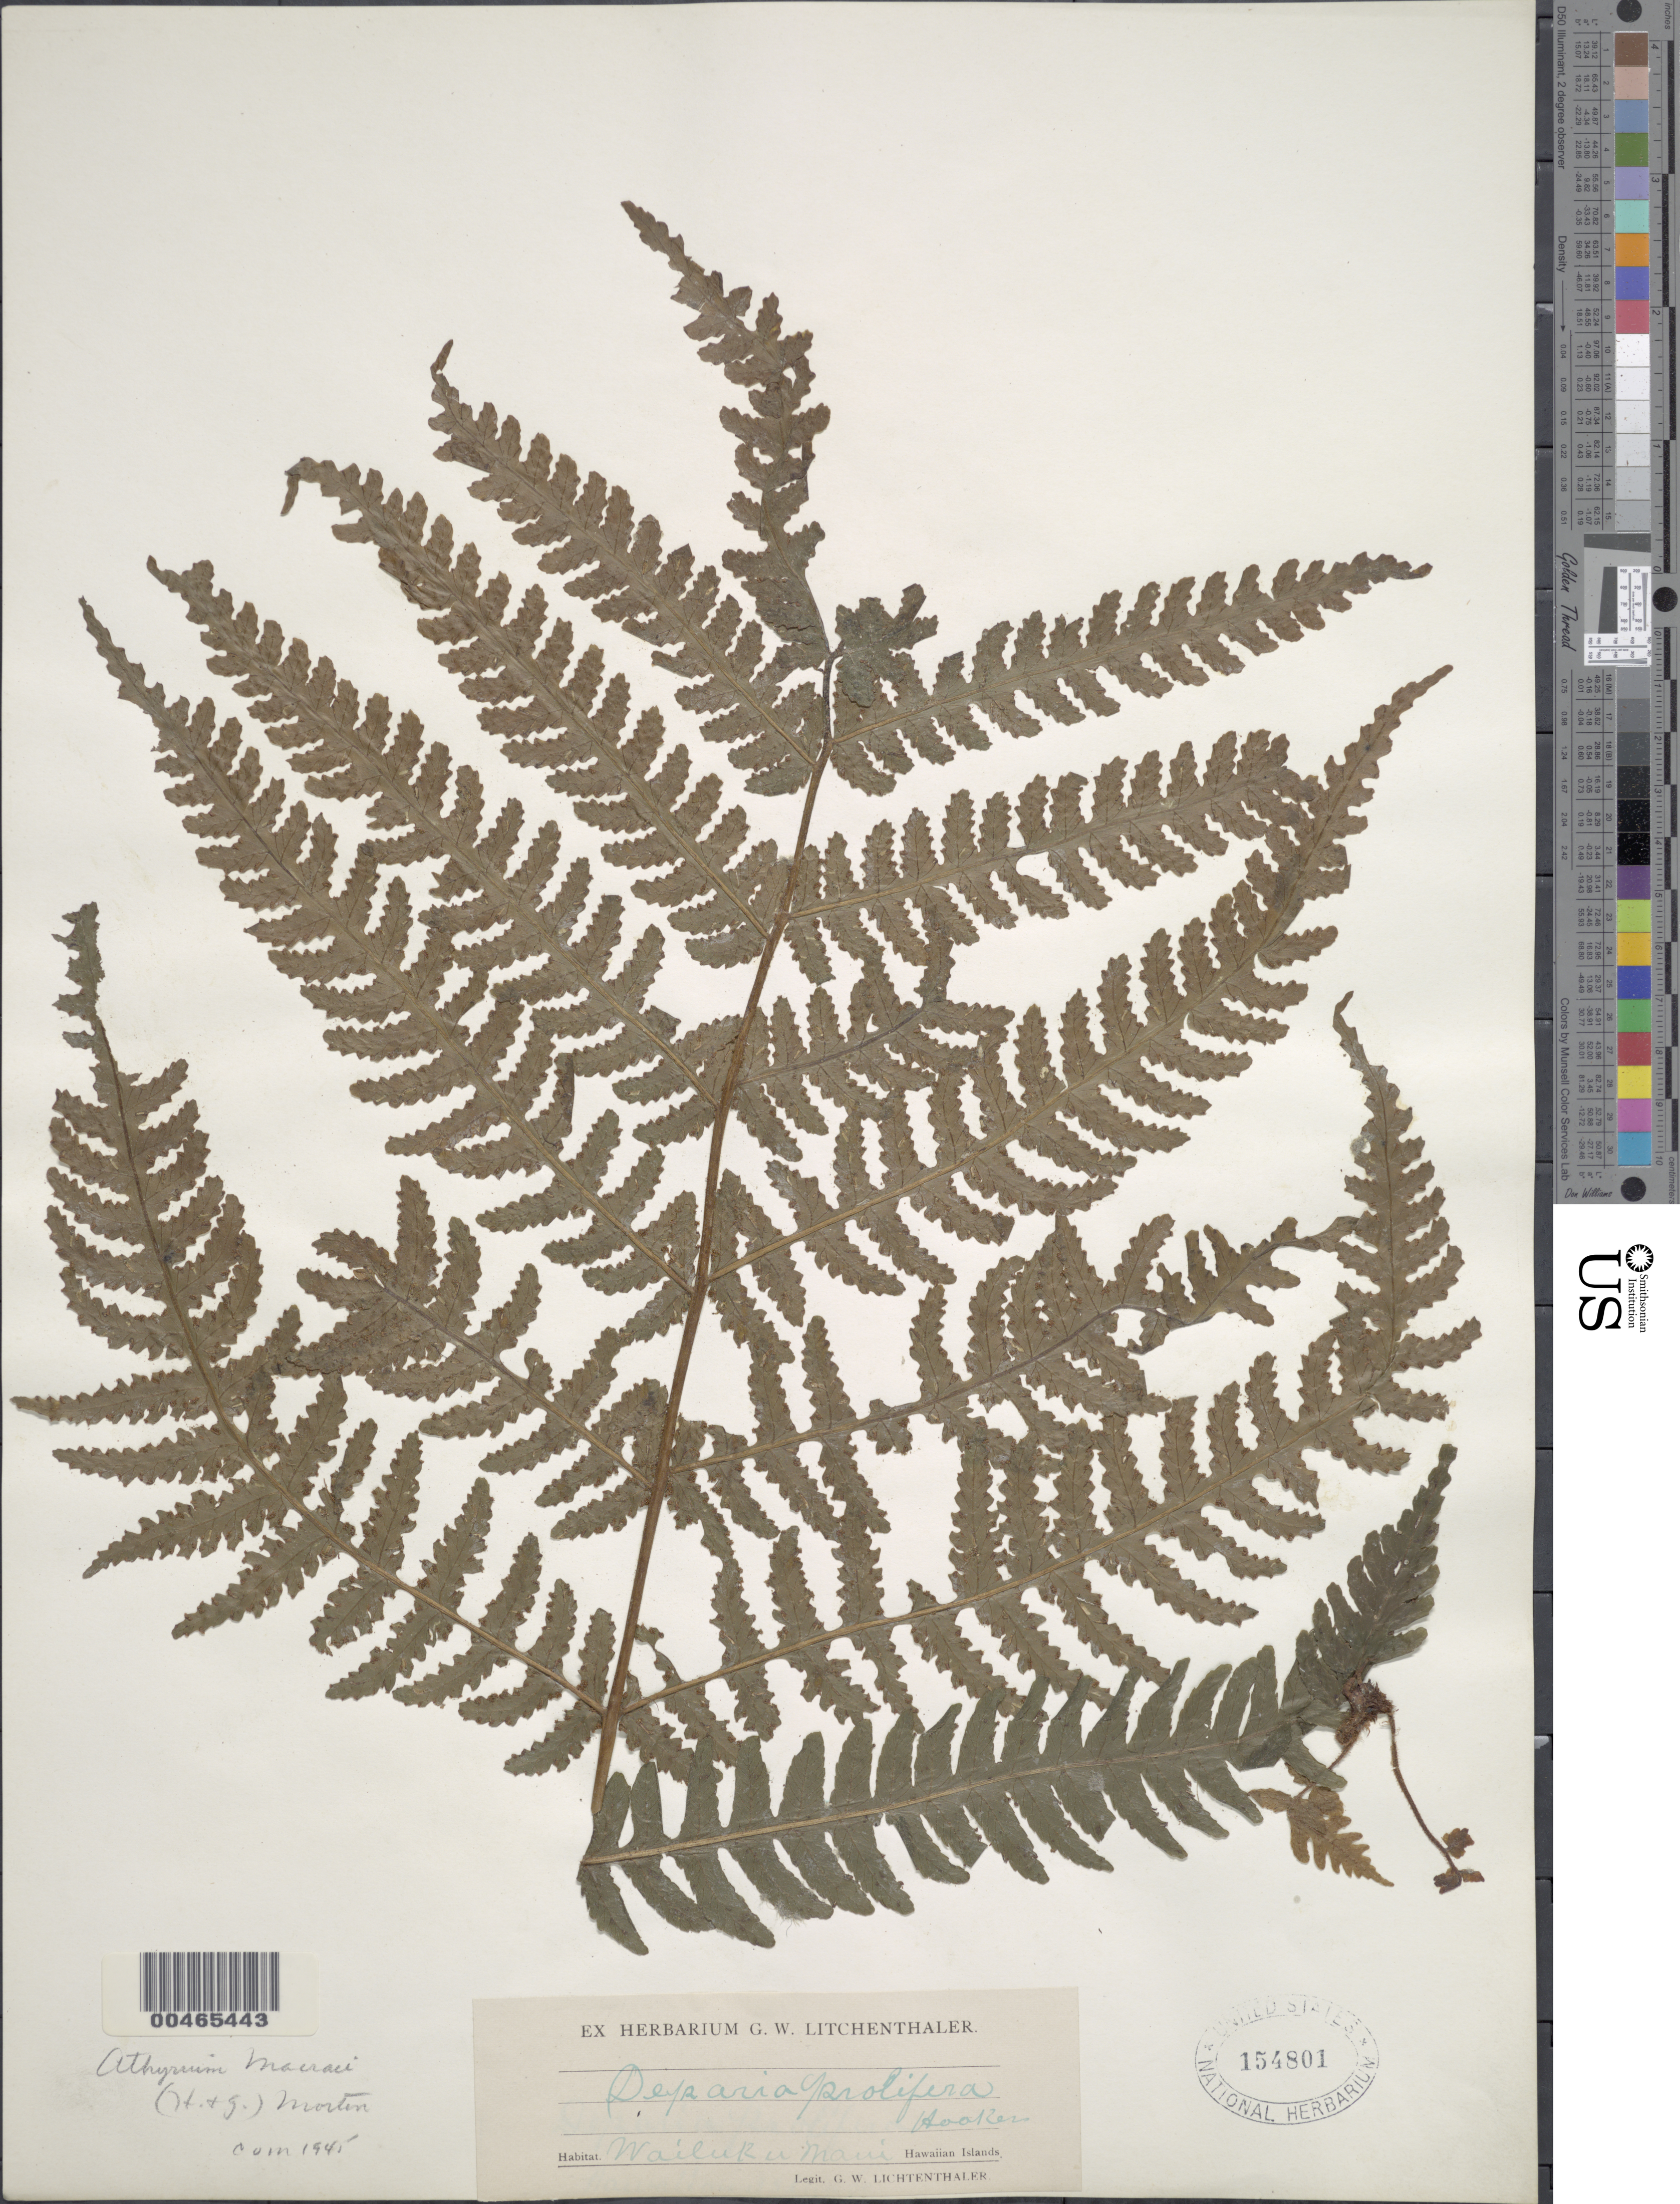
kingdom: Plantae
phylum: Tracheophyta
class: Polypodiopsida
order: Polypodiales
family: Athyriaceae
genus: Deparia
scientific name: Deparia prolifera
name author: (Kaulf.) Hook. & Grev.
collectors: G. Lichtenthaler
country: United States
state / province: Hawaii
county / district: Maui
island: Maui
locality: Wailuku, Maui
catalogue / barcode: US 154801